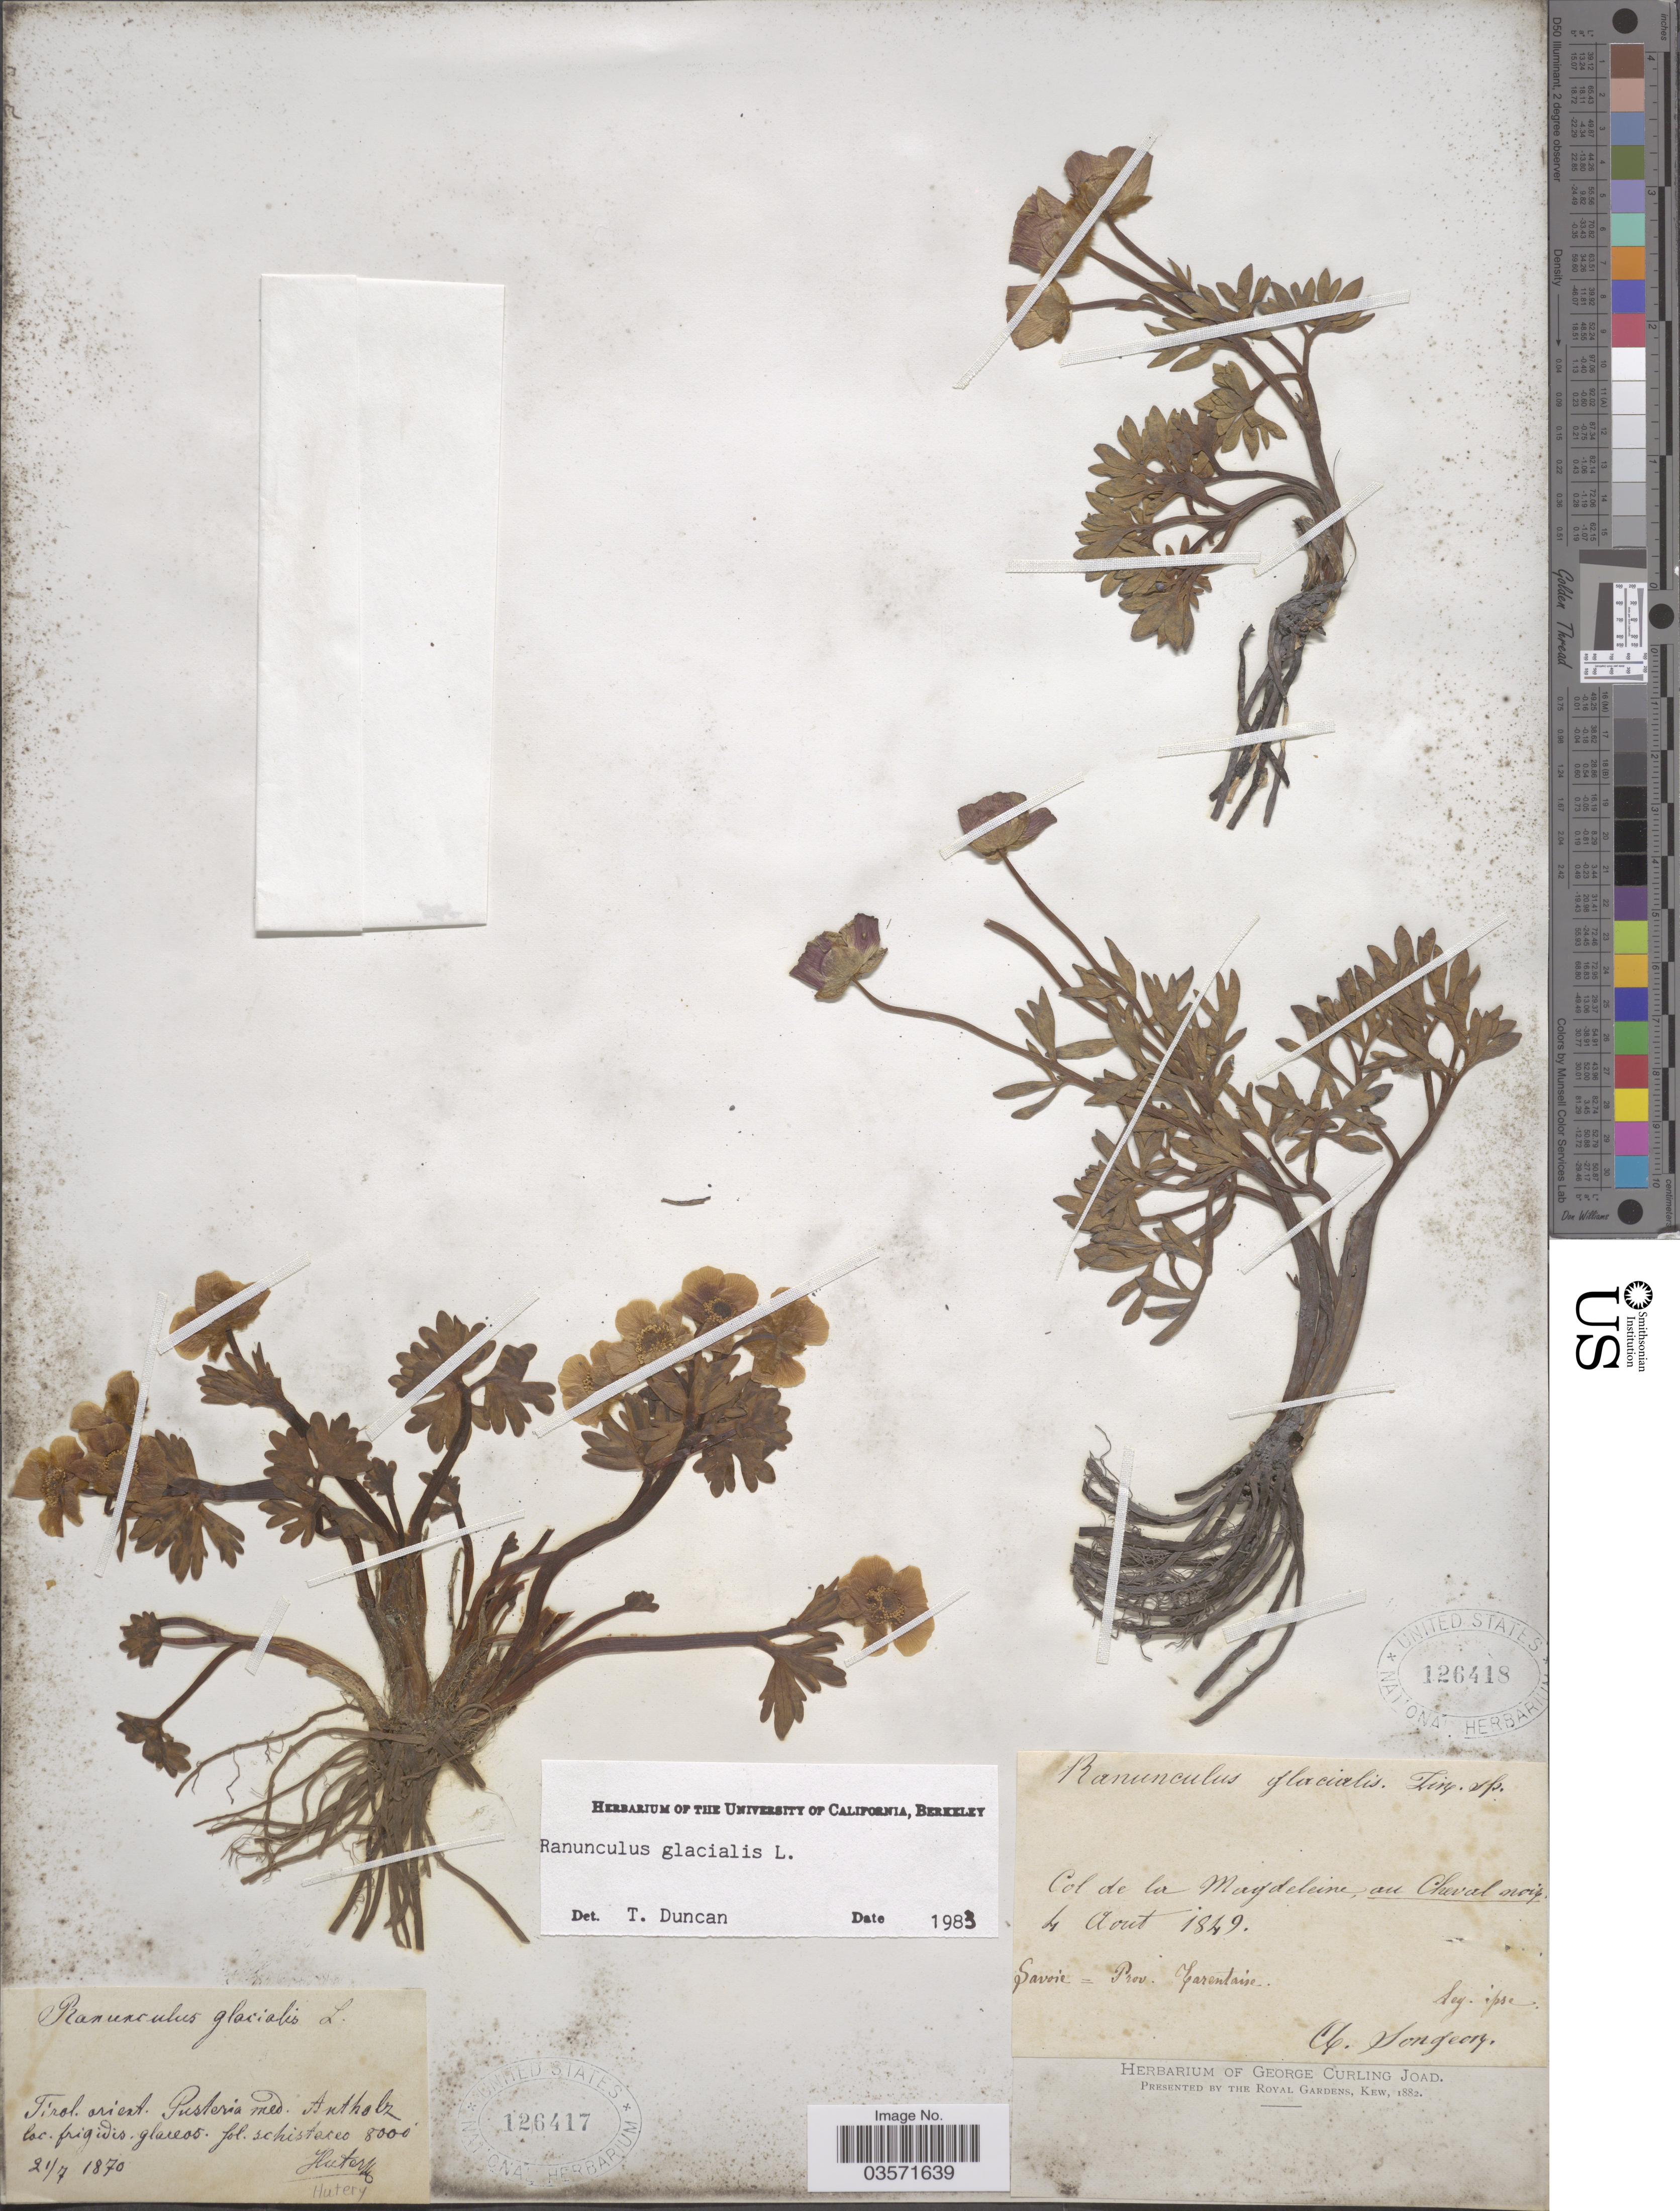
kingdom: Plantae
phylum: Tracheophyta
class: Magnoliopsida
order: Ranunculales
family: Ranunculaceae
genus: Ranunculus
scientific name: Ranunculus glacialis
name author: L.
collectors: A. Songeon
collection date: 1849-08-04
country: France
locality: Col de la Magdeleine, au Cheval noix [interpreted]. Savoie = Prov. Tarentaise.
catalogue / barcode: US 126418-2